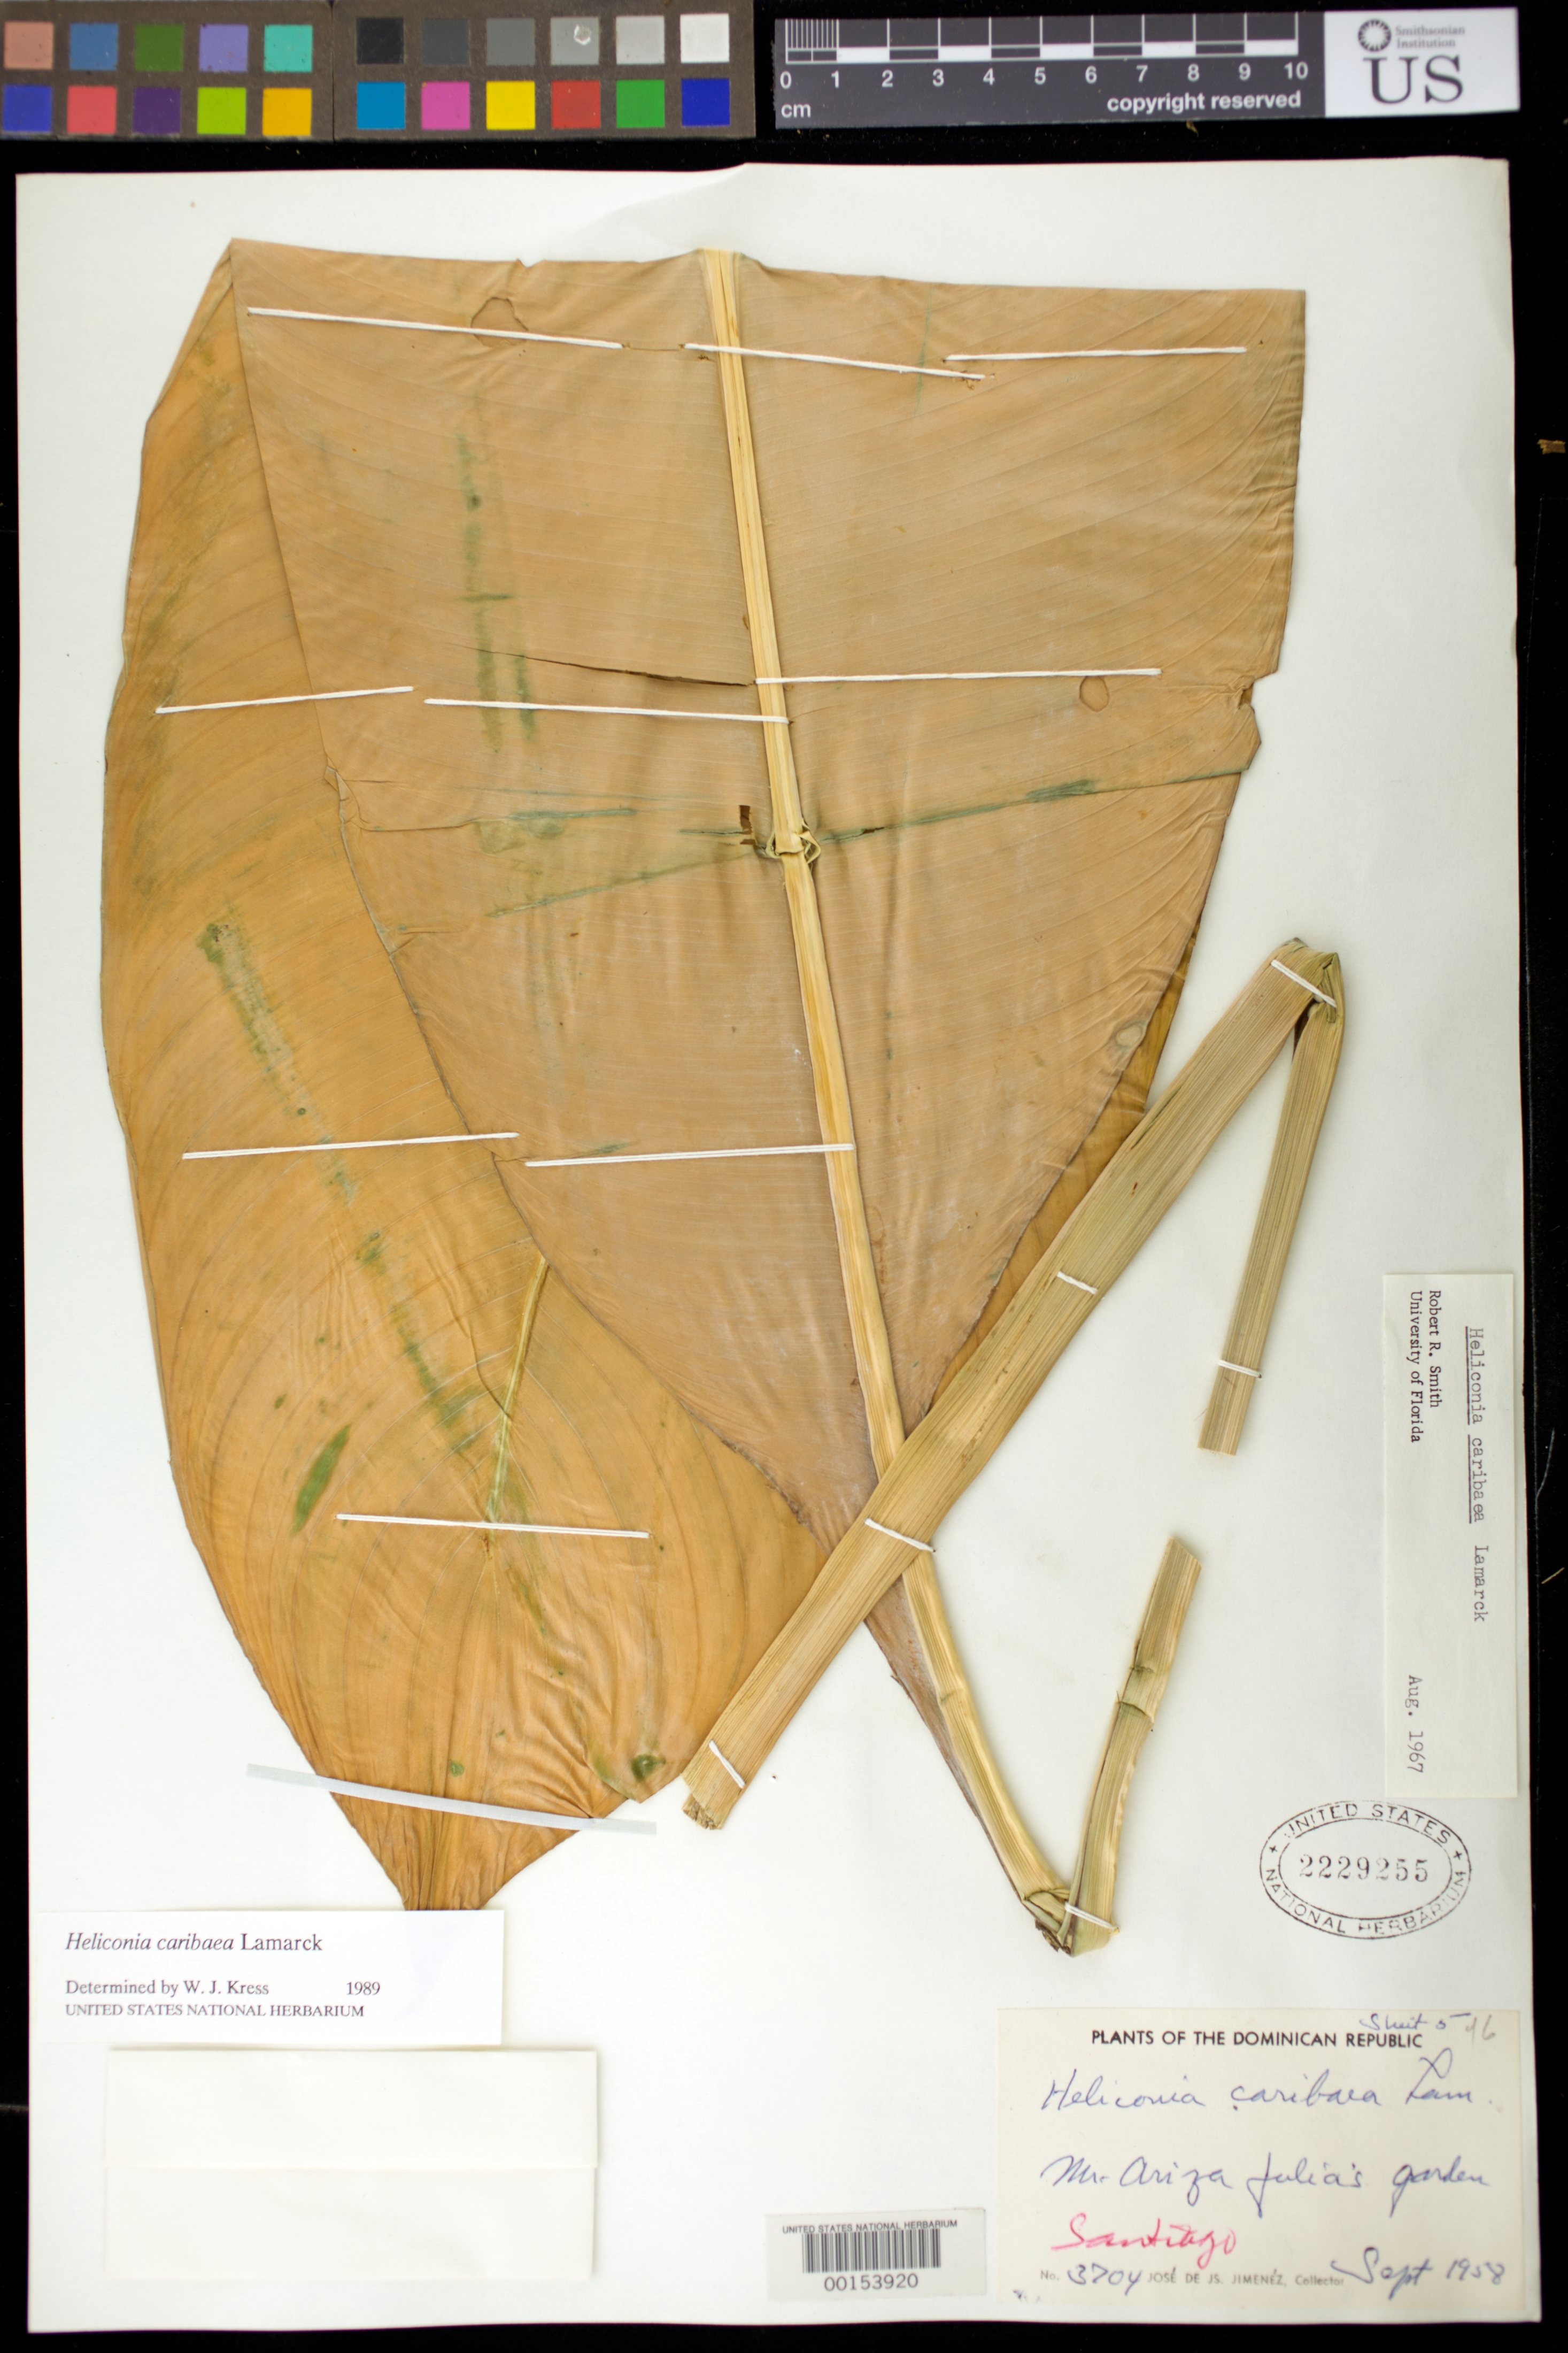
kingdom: Plantae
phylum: Tracheophyta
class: Liliopsida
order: Zingiberales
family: Heliconiaceae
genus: Heliconia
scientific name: Heliconia caribaea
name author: Lam.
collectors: J. J. Jiménez Almonte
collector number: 3704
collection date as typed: Sep 1958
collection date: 1958-09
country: Dominican Republic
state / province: Santiago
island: Hispaniola Island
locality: Mr. ariza julia's garden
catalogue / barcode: US 2229255